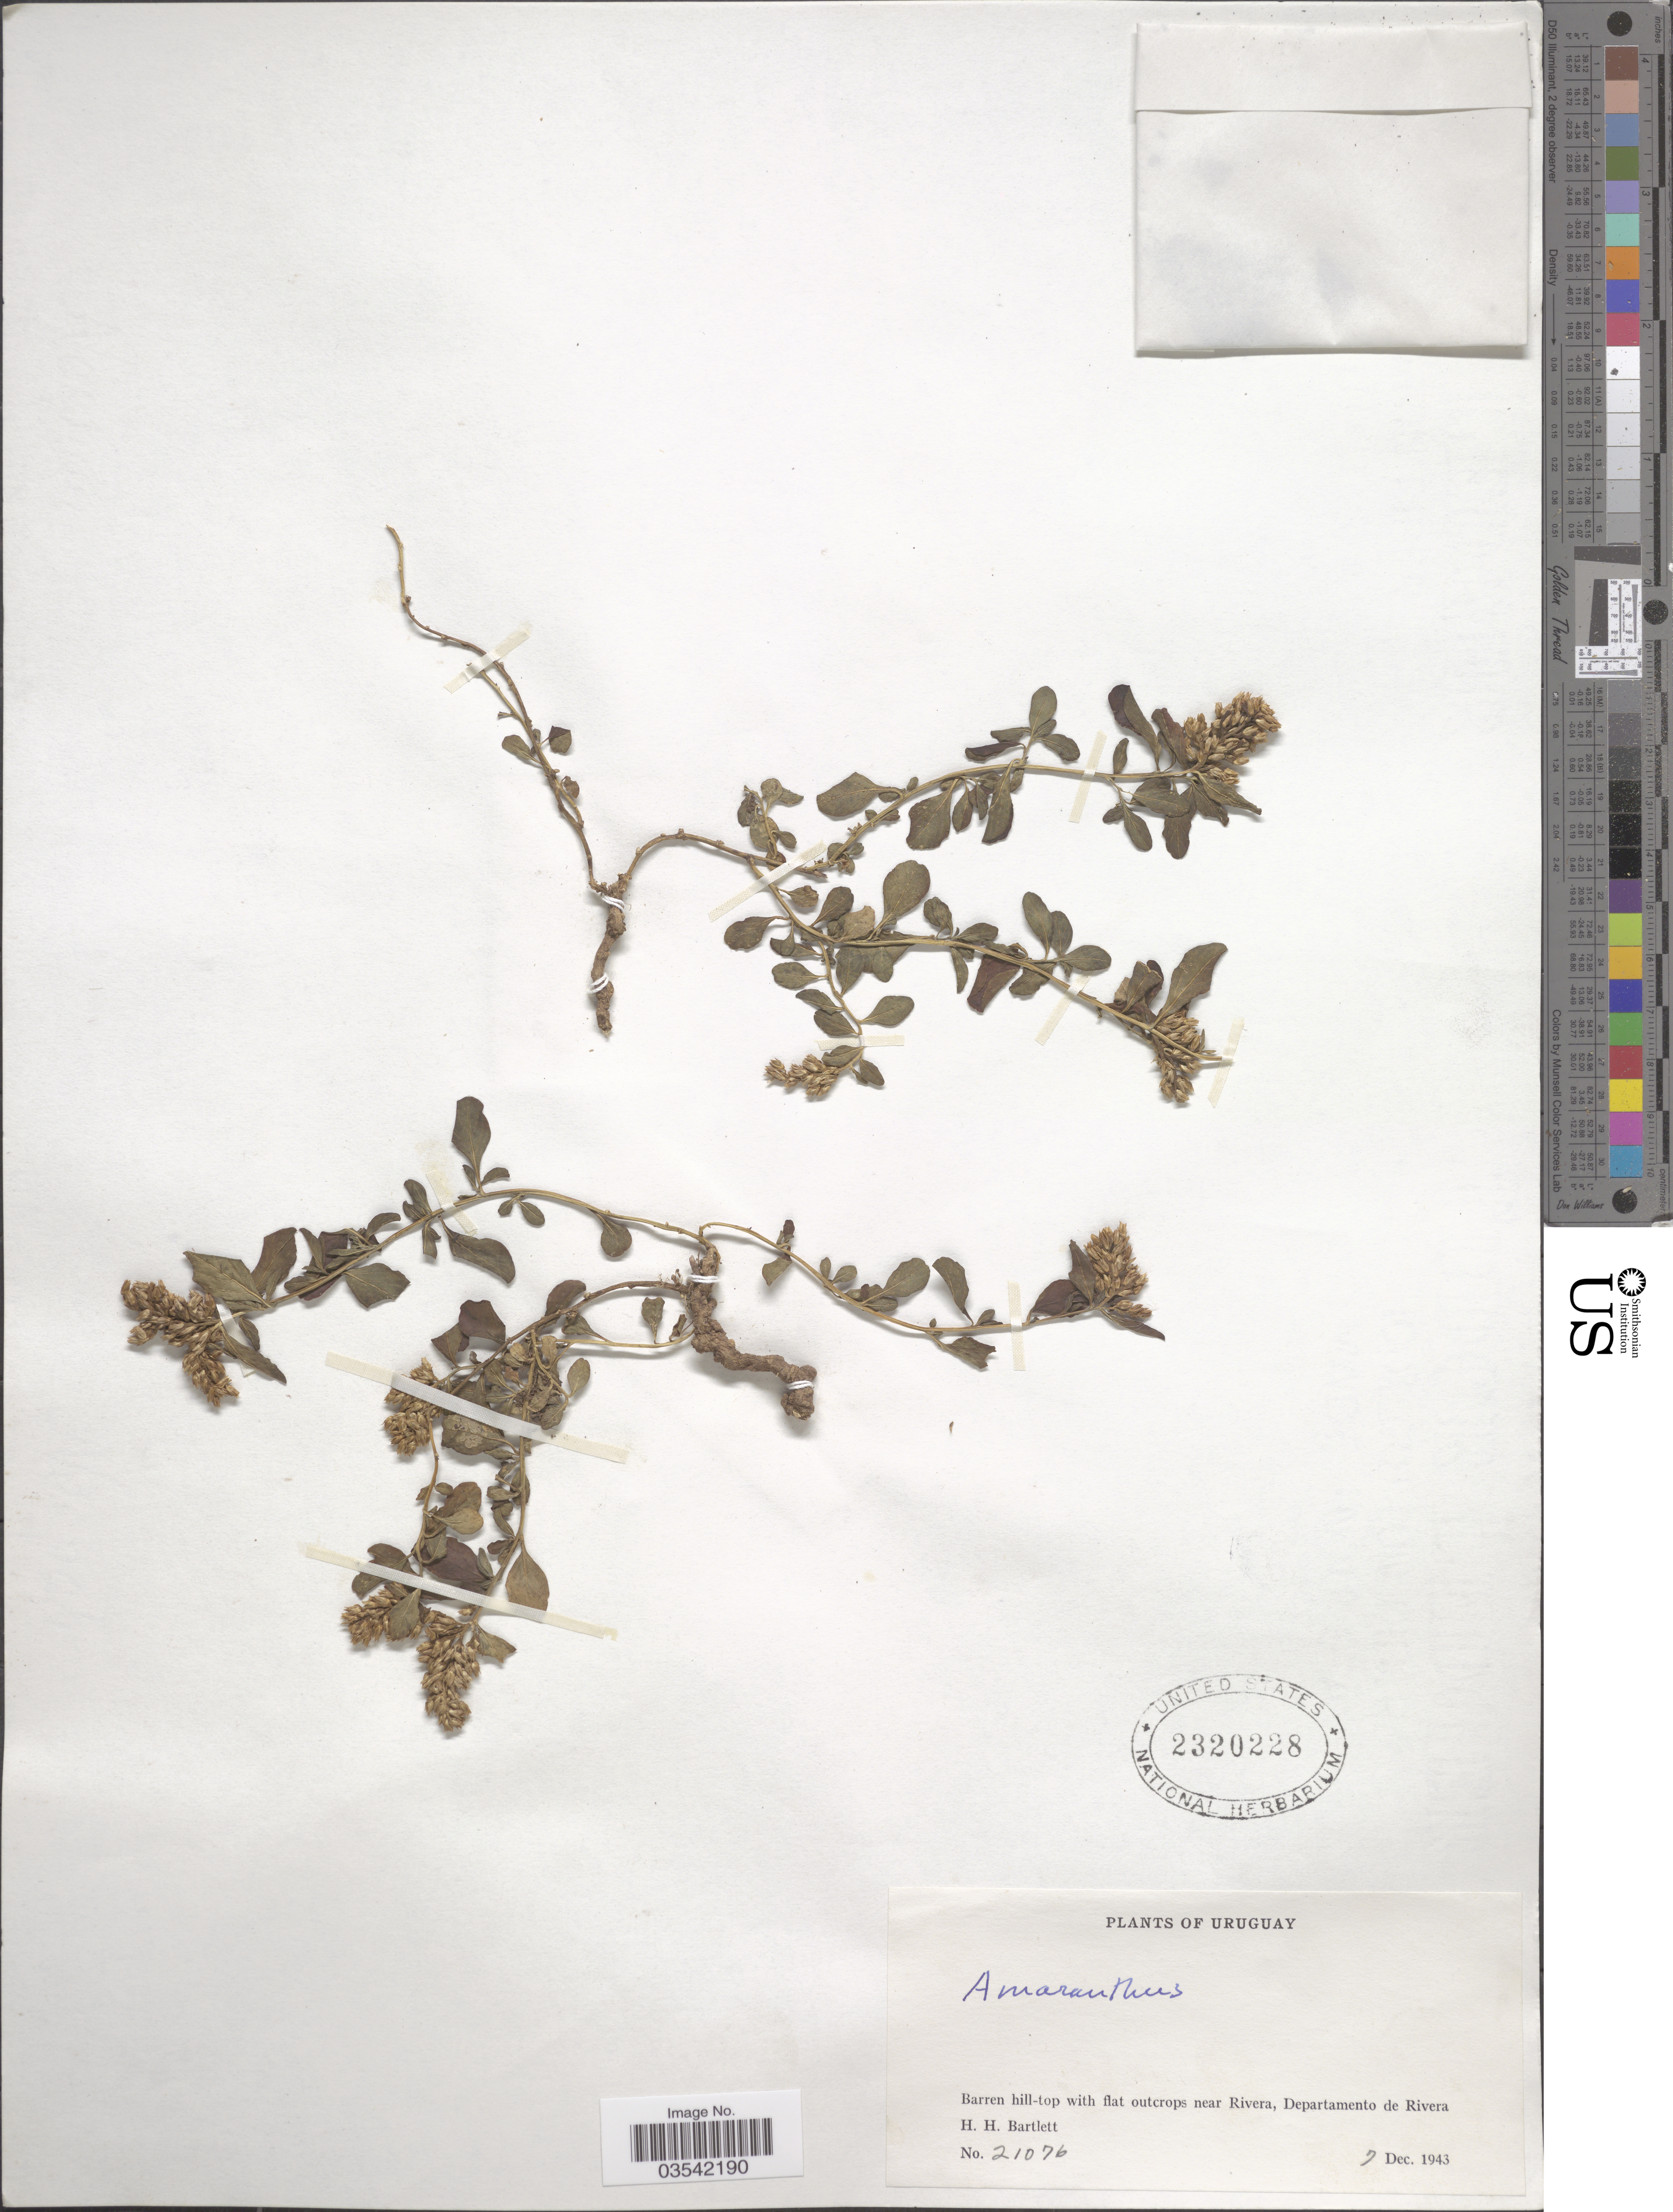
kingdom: Plantae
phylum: Tracheophyta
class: Magnoliopsida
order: Caryophyllales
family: Amaranthaceae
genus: Amaranthus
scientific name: Amaranthus sp.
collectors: H. H. Bartlett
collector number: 21076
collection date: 1943-12-07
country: Uruguay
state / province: Rivera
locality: Outcrops near Rivera, Departmento de Rivera.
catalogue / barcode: US 2320228